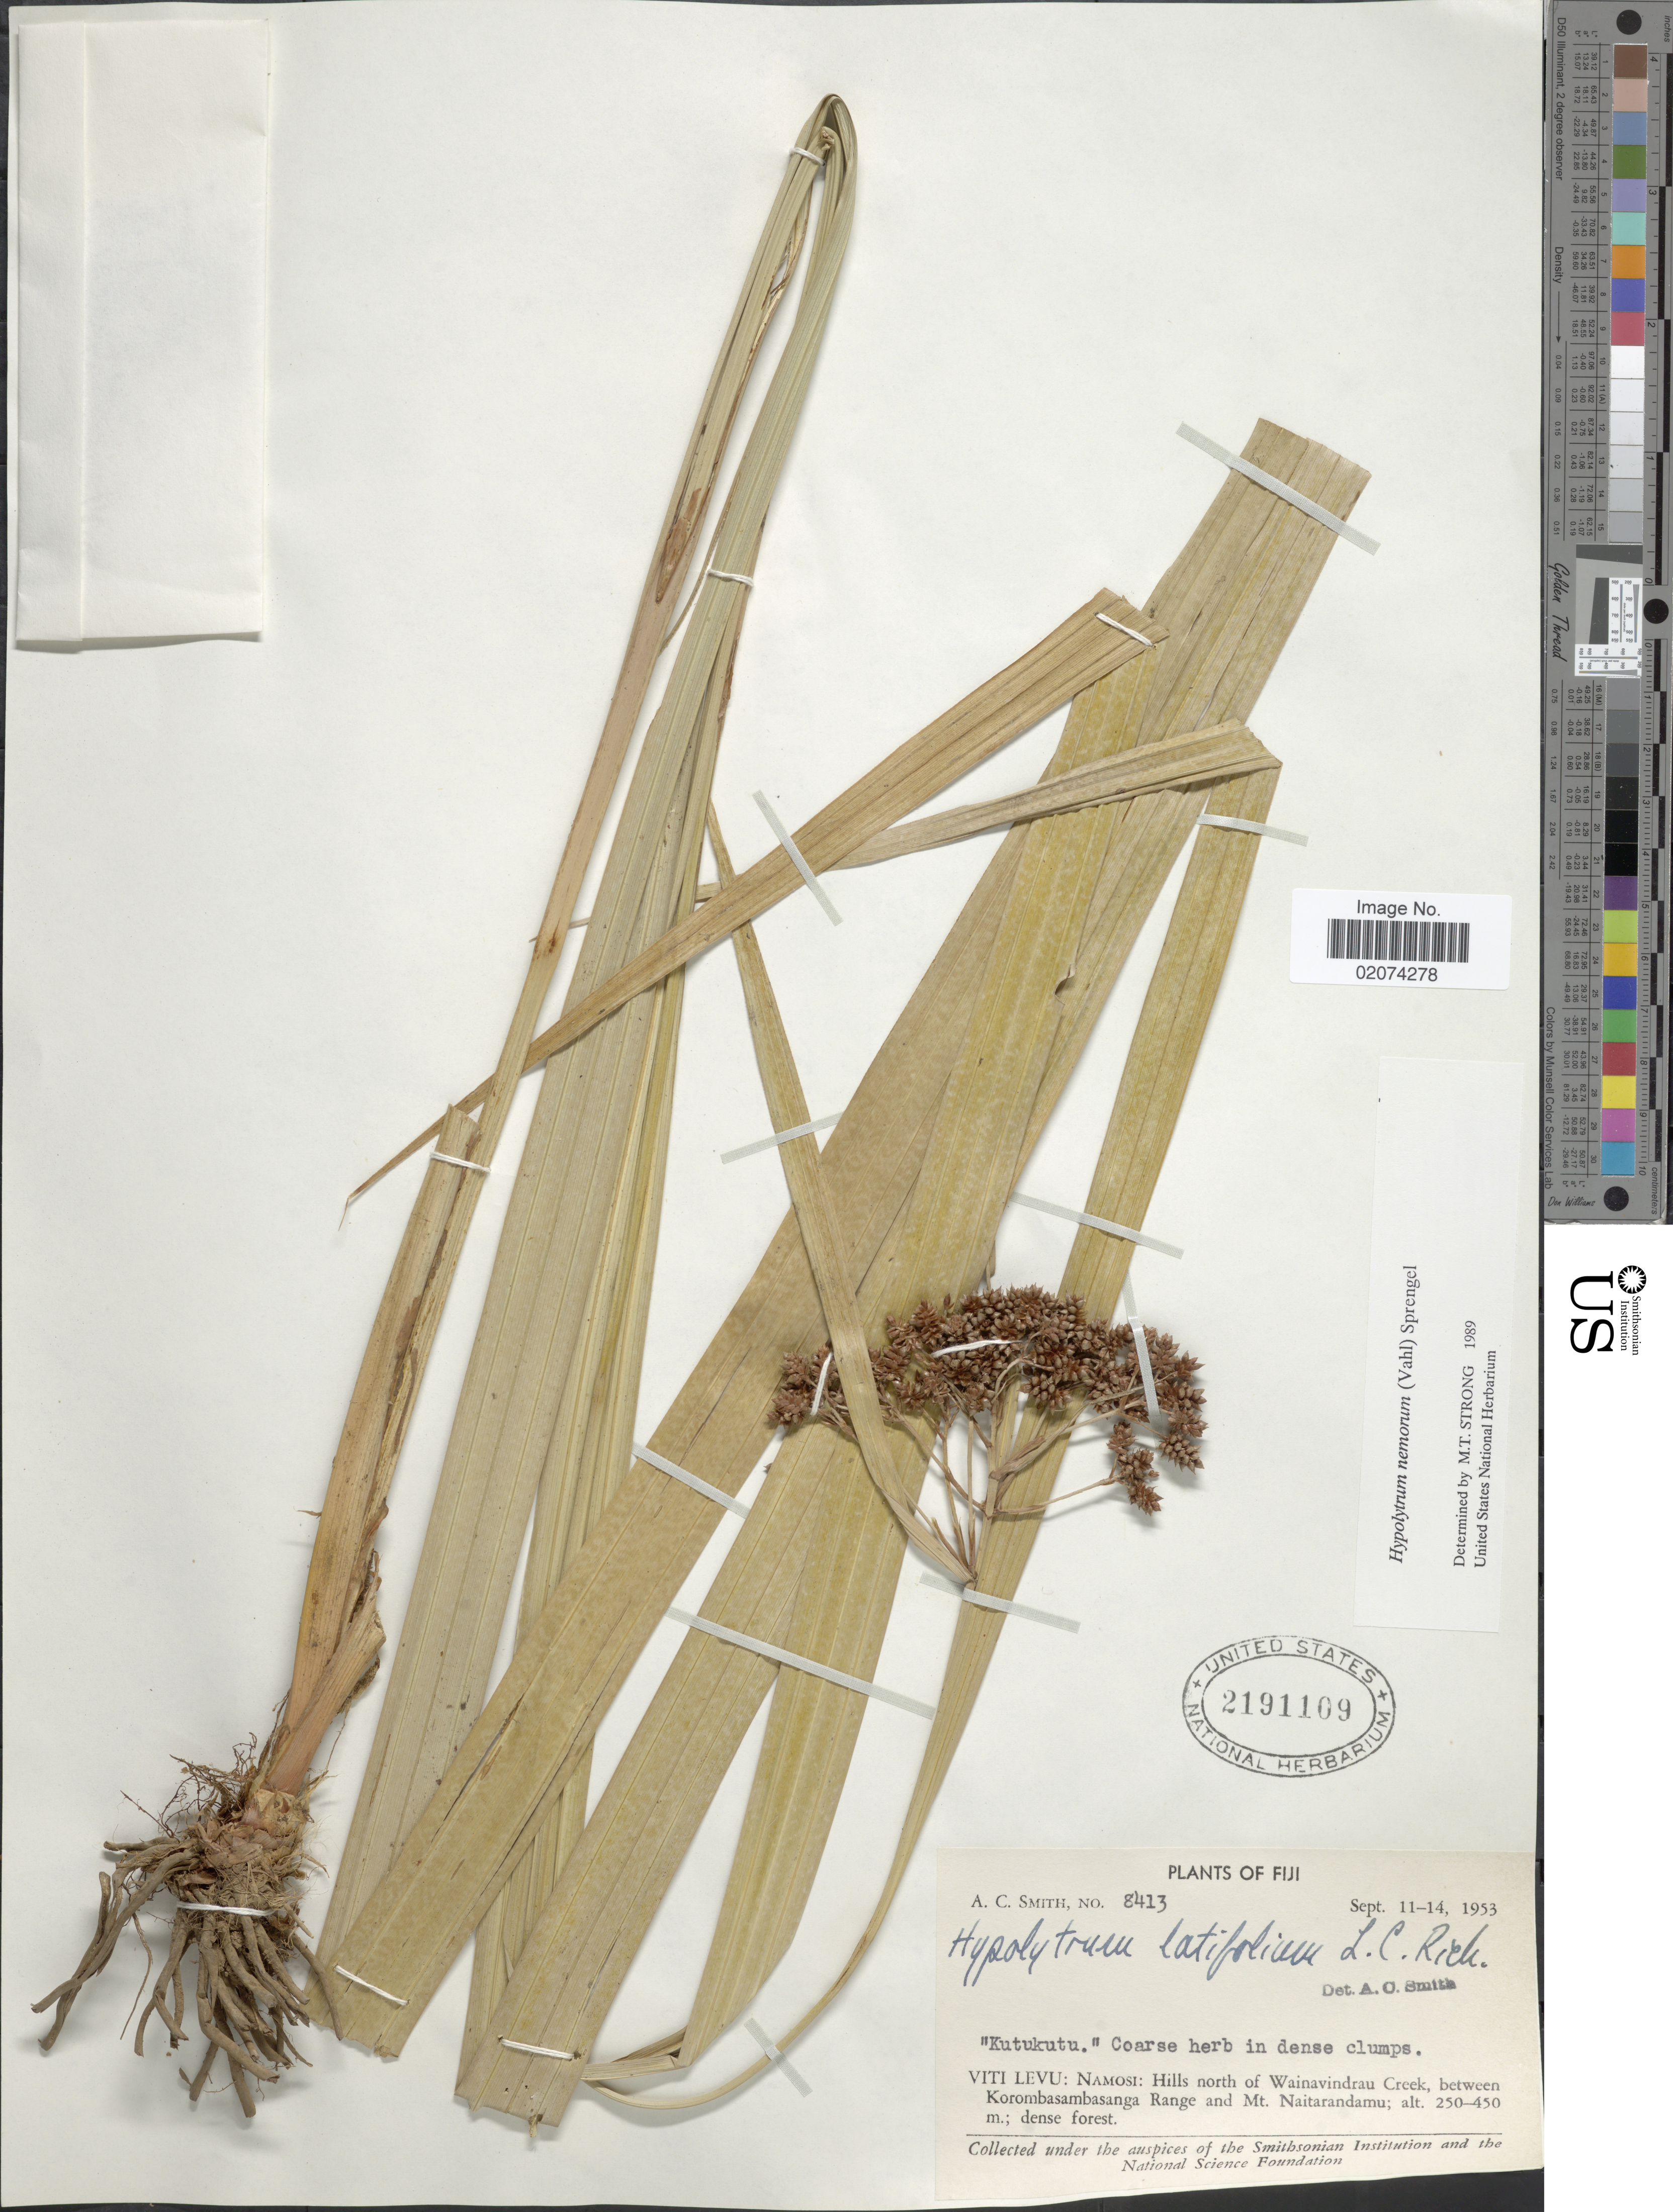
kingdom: Plantae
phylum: Tracheophyta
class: Liliopsida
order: Poales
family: Cyperaceae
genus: Hypolytrum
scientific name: Hypolytrum nemorum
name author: (Vahl) Spreng.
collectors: A. C. Smith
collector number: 8413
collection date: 1953-09-11/1953-09-14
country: Fiji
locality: Viti Levu: Namosi: Hills north of Wainavindrau Creek, between Korombasambasanga Range and Mt. Naitarandamu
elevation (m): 250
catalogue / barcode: US 2191109